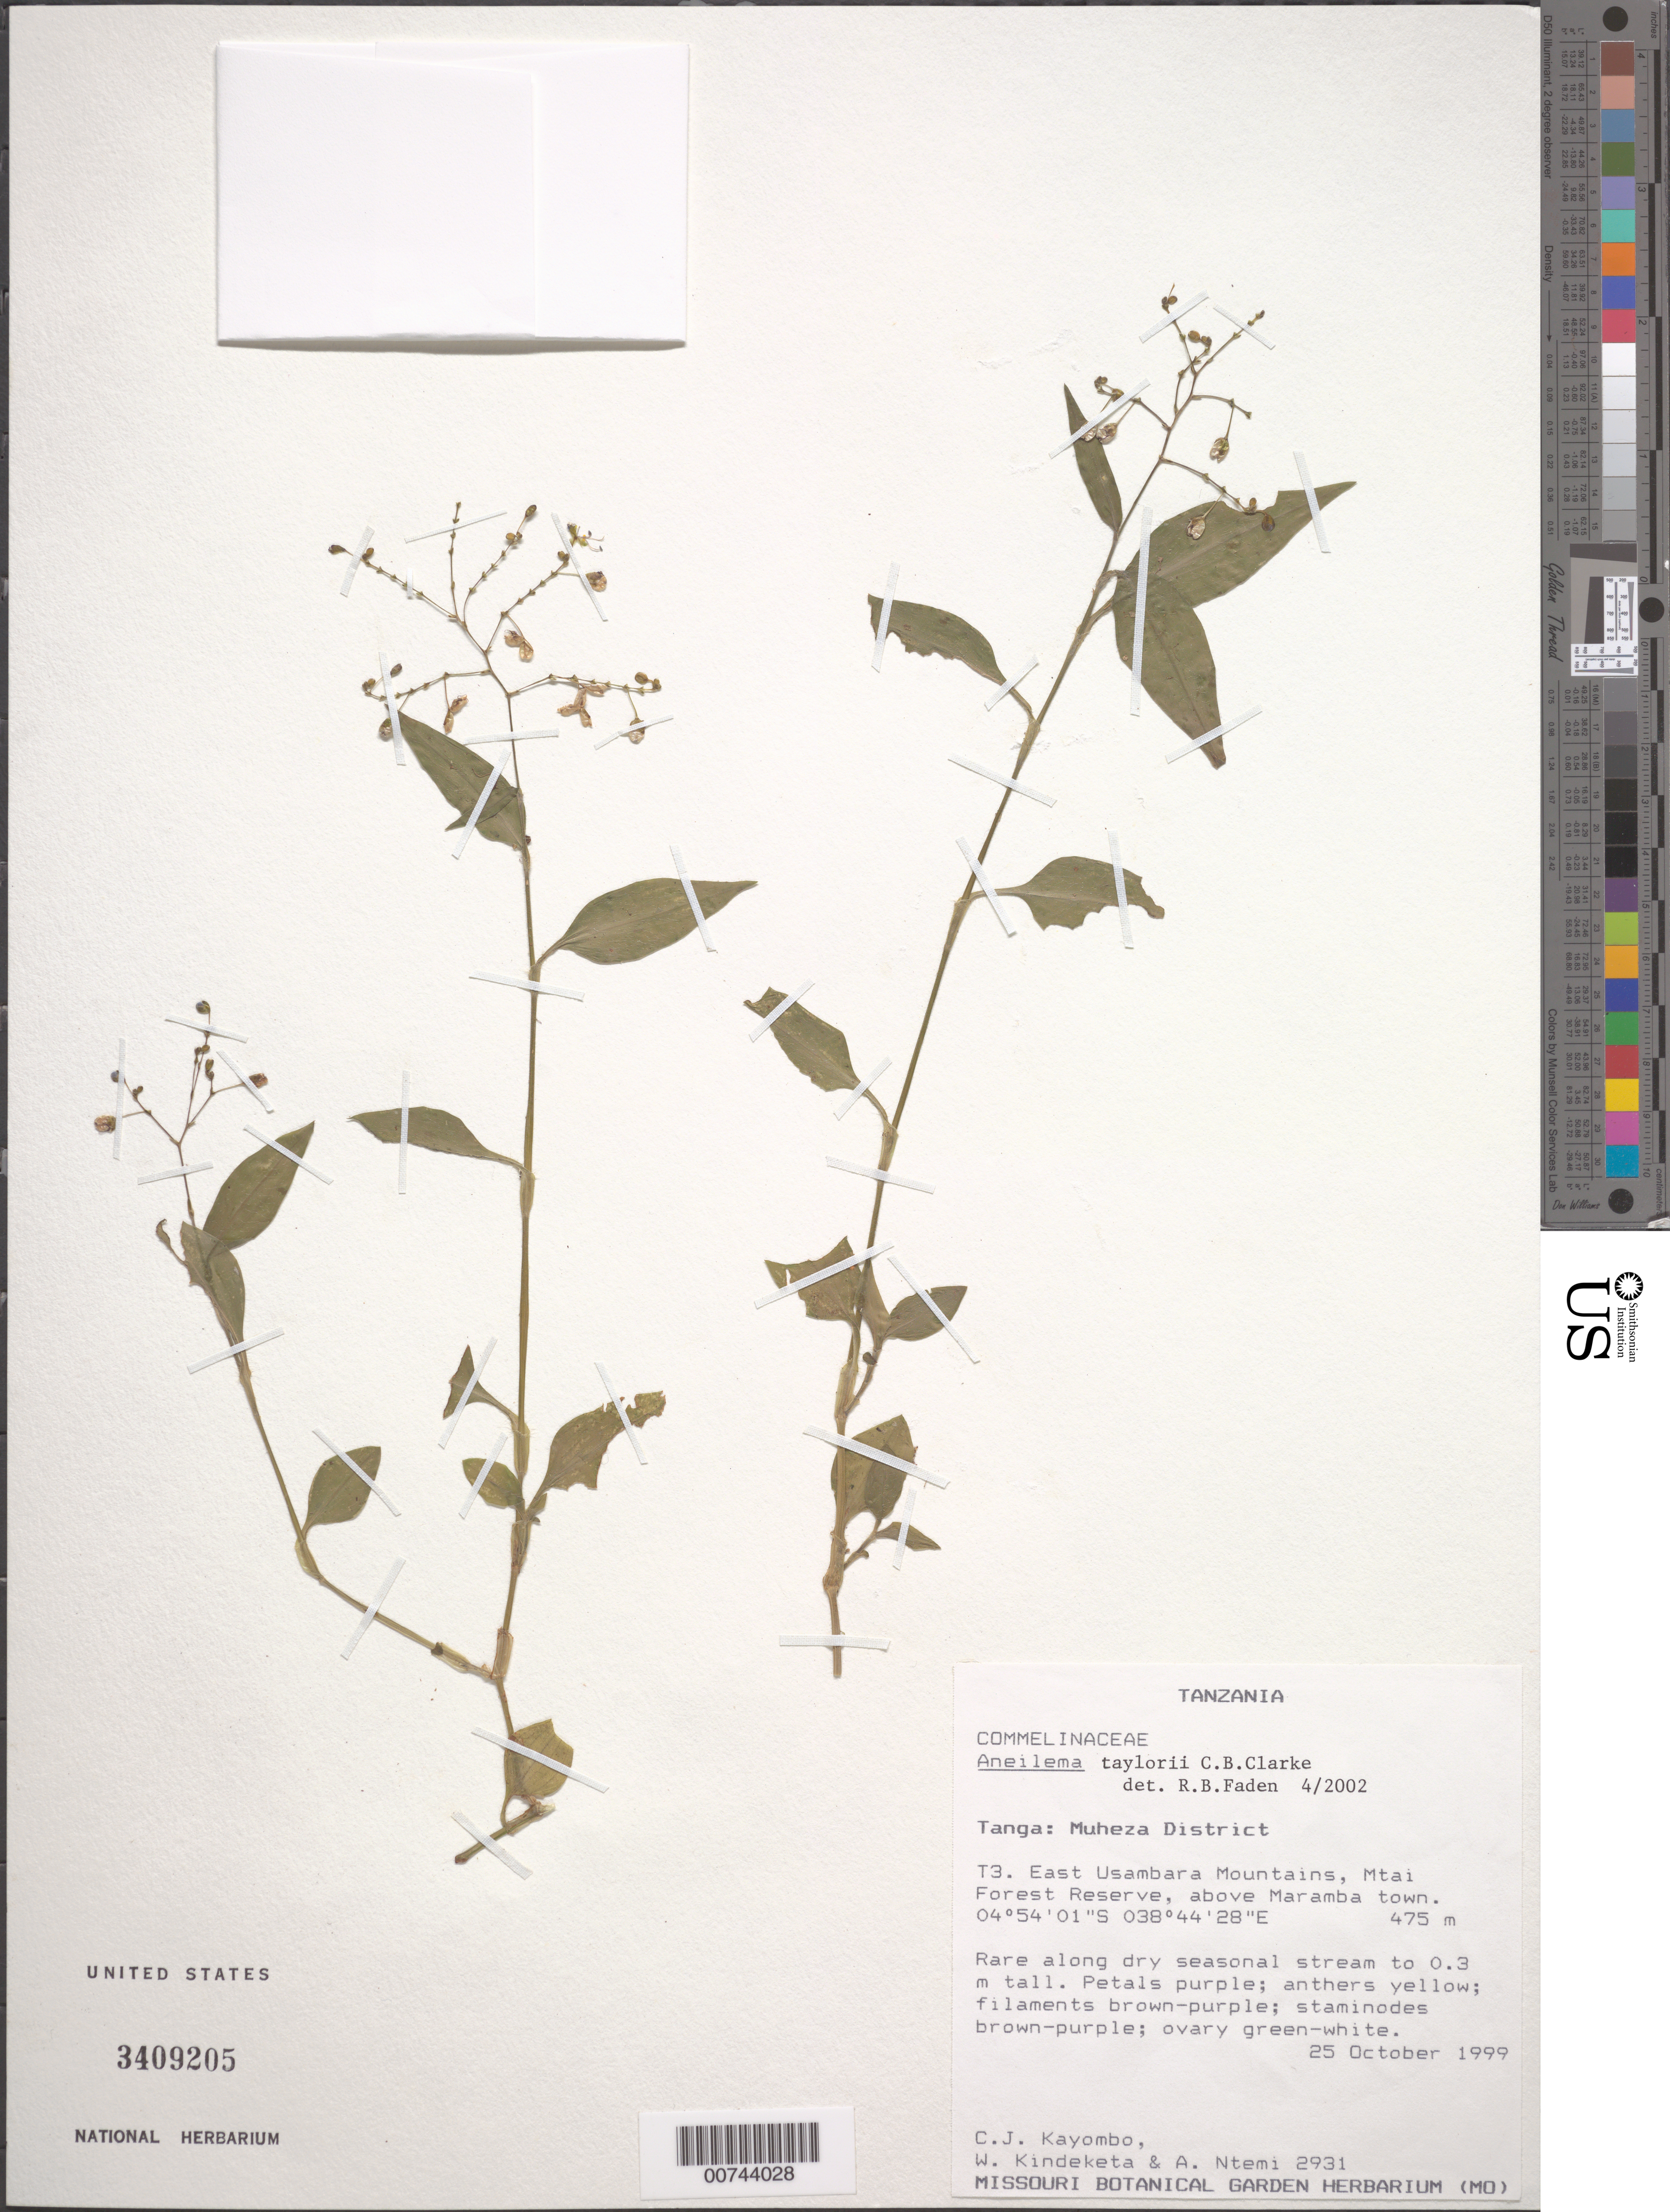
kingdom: Plantae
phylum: Tracheophyta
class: Liliopsida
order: Commelinales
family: Commelinaceae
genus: Aneilema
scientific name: Aneilema taylorii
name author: C.B. Clarke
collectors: C. J. Kayombo, W. Kindeketa & A. Ntemi Sallu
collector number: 2931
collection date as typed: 25 Oct 1999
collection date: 1999-10-25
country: Tanzania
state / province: Tanga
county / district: Muheza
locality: T3, E Usambara Mountains, Mtai Forest Reserve, above Maramba town.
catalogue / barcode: US 3409205